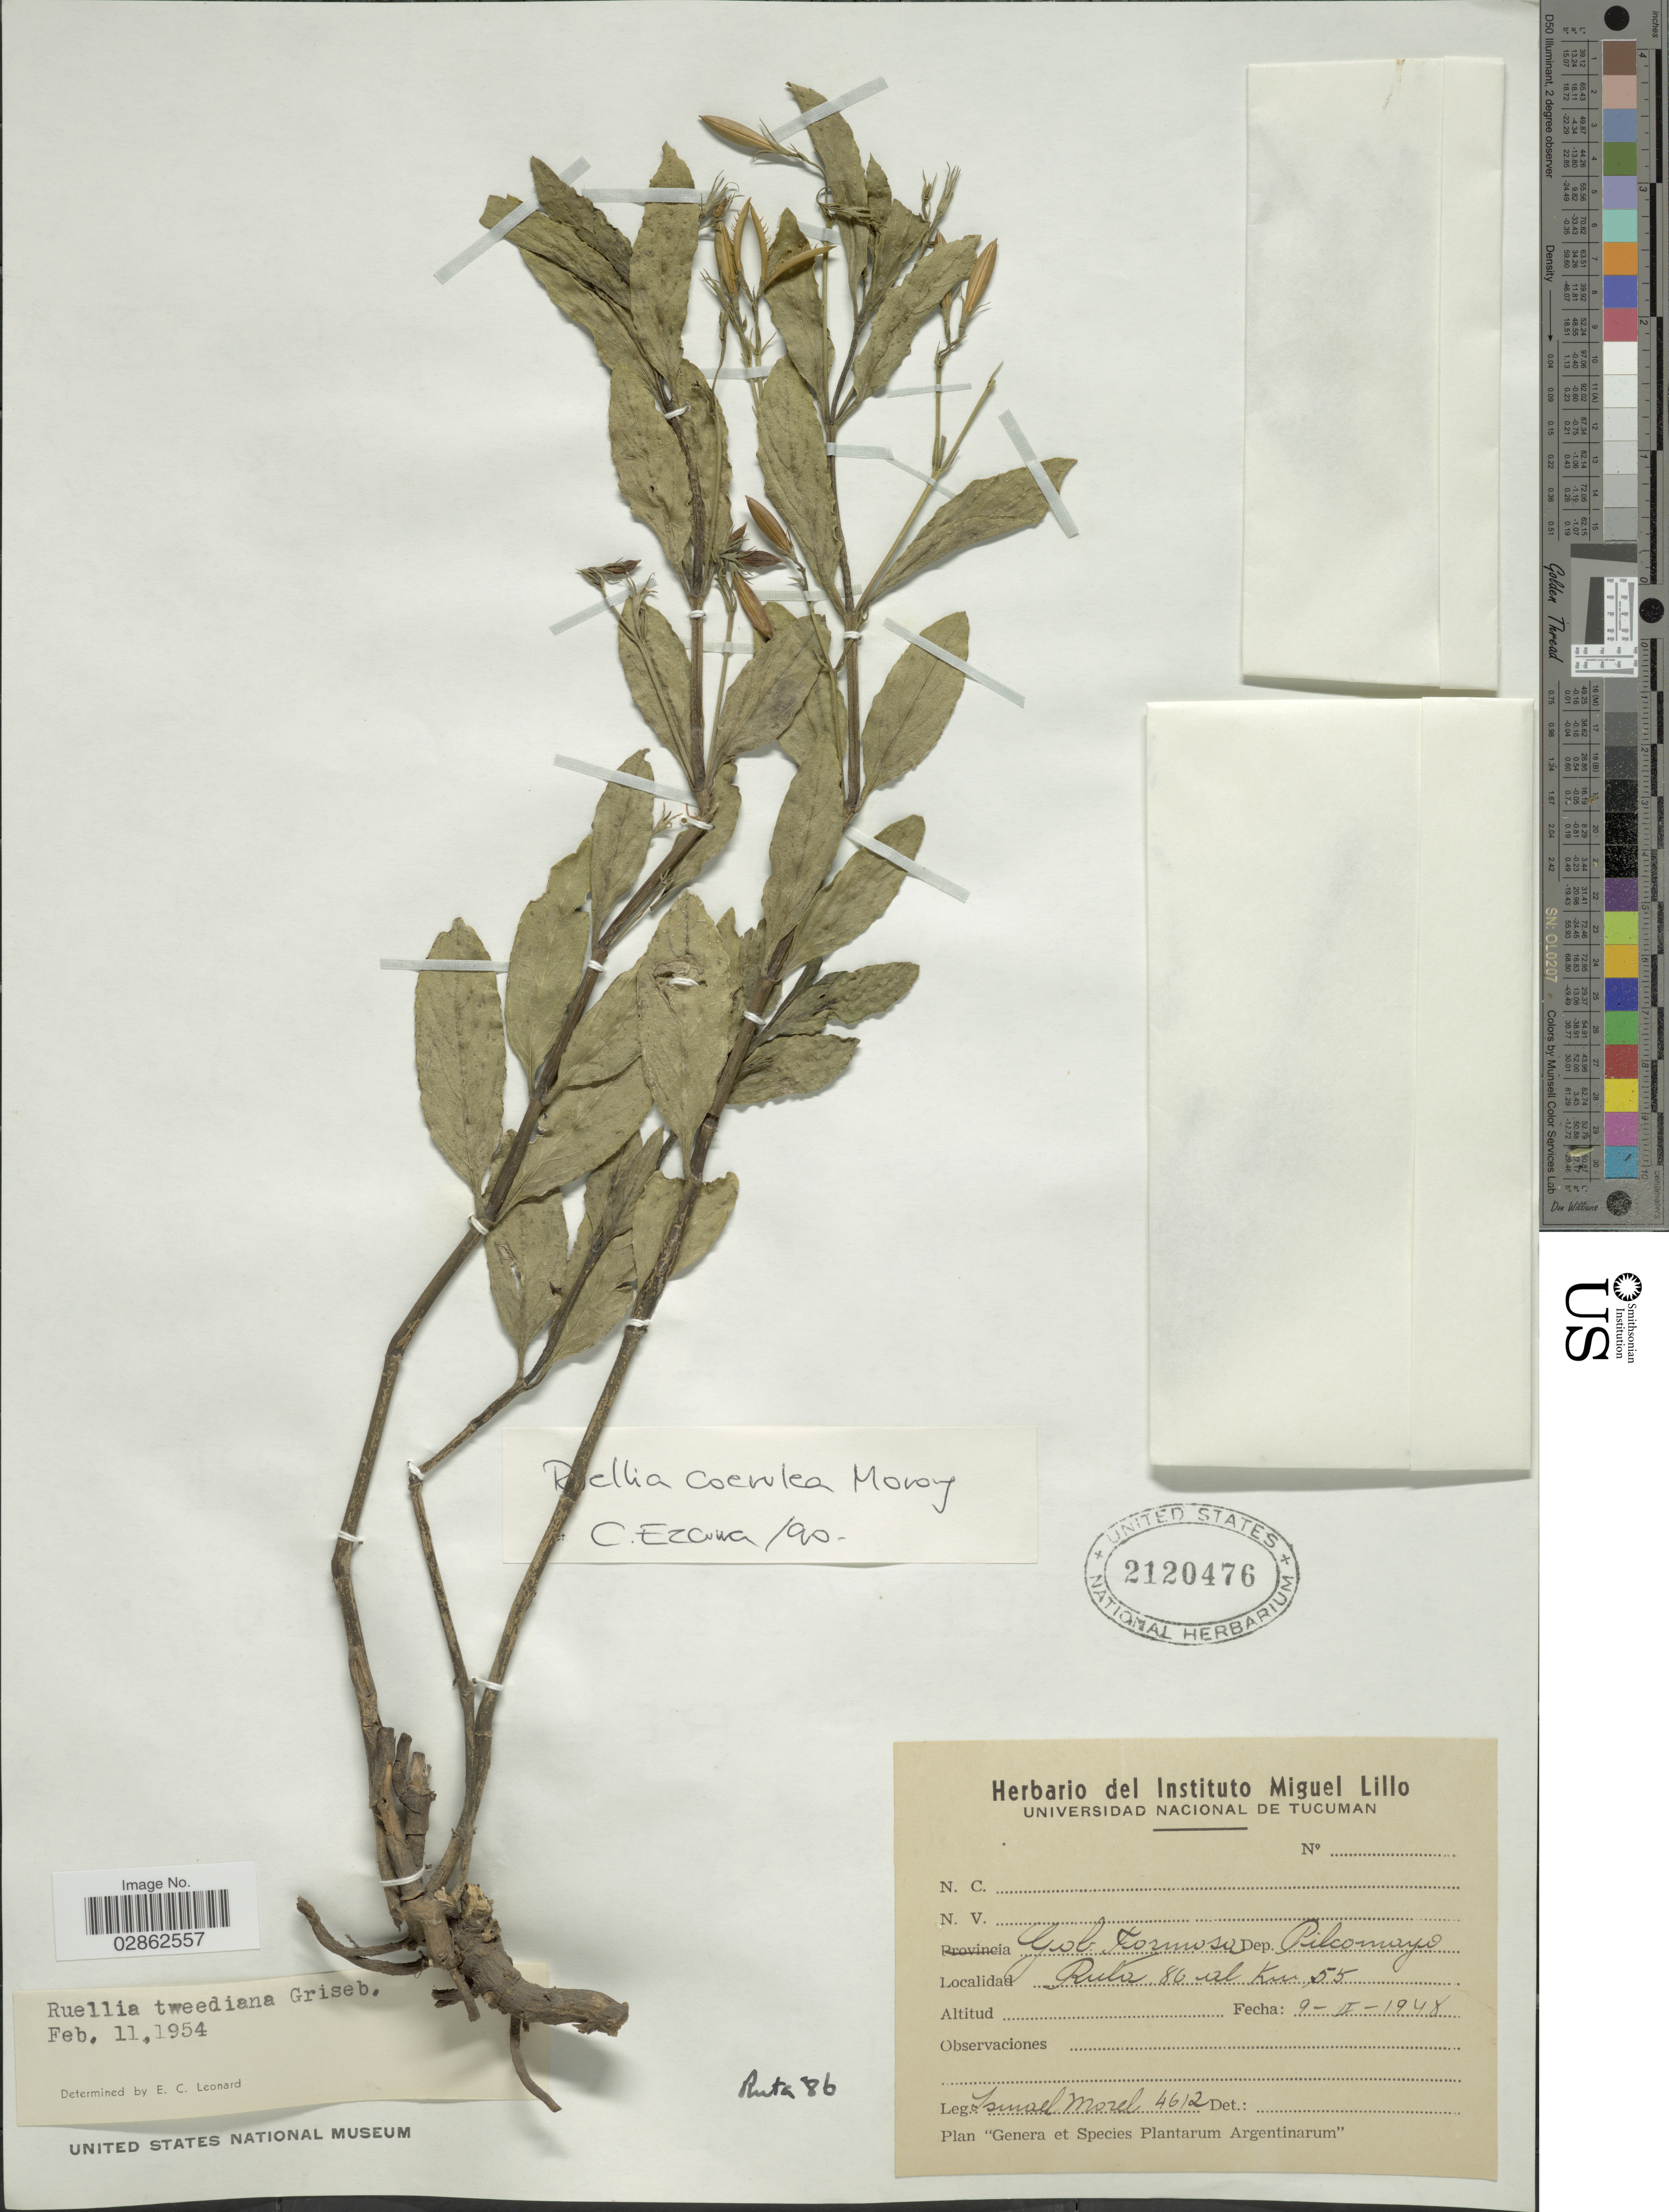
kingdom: Plantae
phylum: Tracheophyta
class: Magnoliopsida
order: Lamiales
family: Acanthaceae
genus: Ruellia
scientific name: Ruellia coerulea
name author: Morong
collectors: I. Morel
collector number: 4612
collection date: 1948-02-02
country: Argentina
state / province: Formosa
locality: Gob. Formosa. Dep. Pilcomayo. Ruta 86 al Km 55.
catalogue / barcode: US 2120476